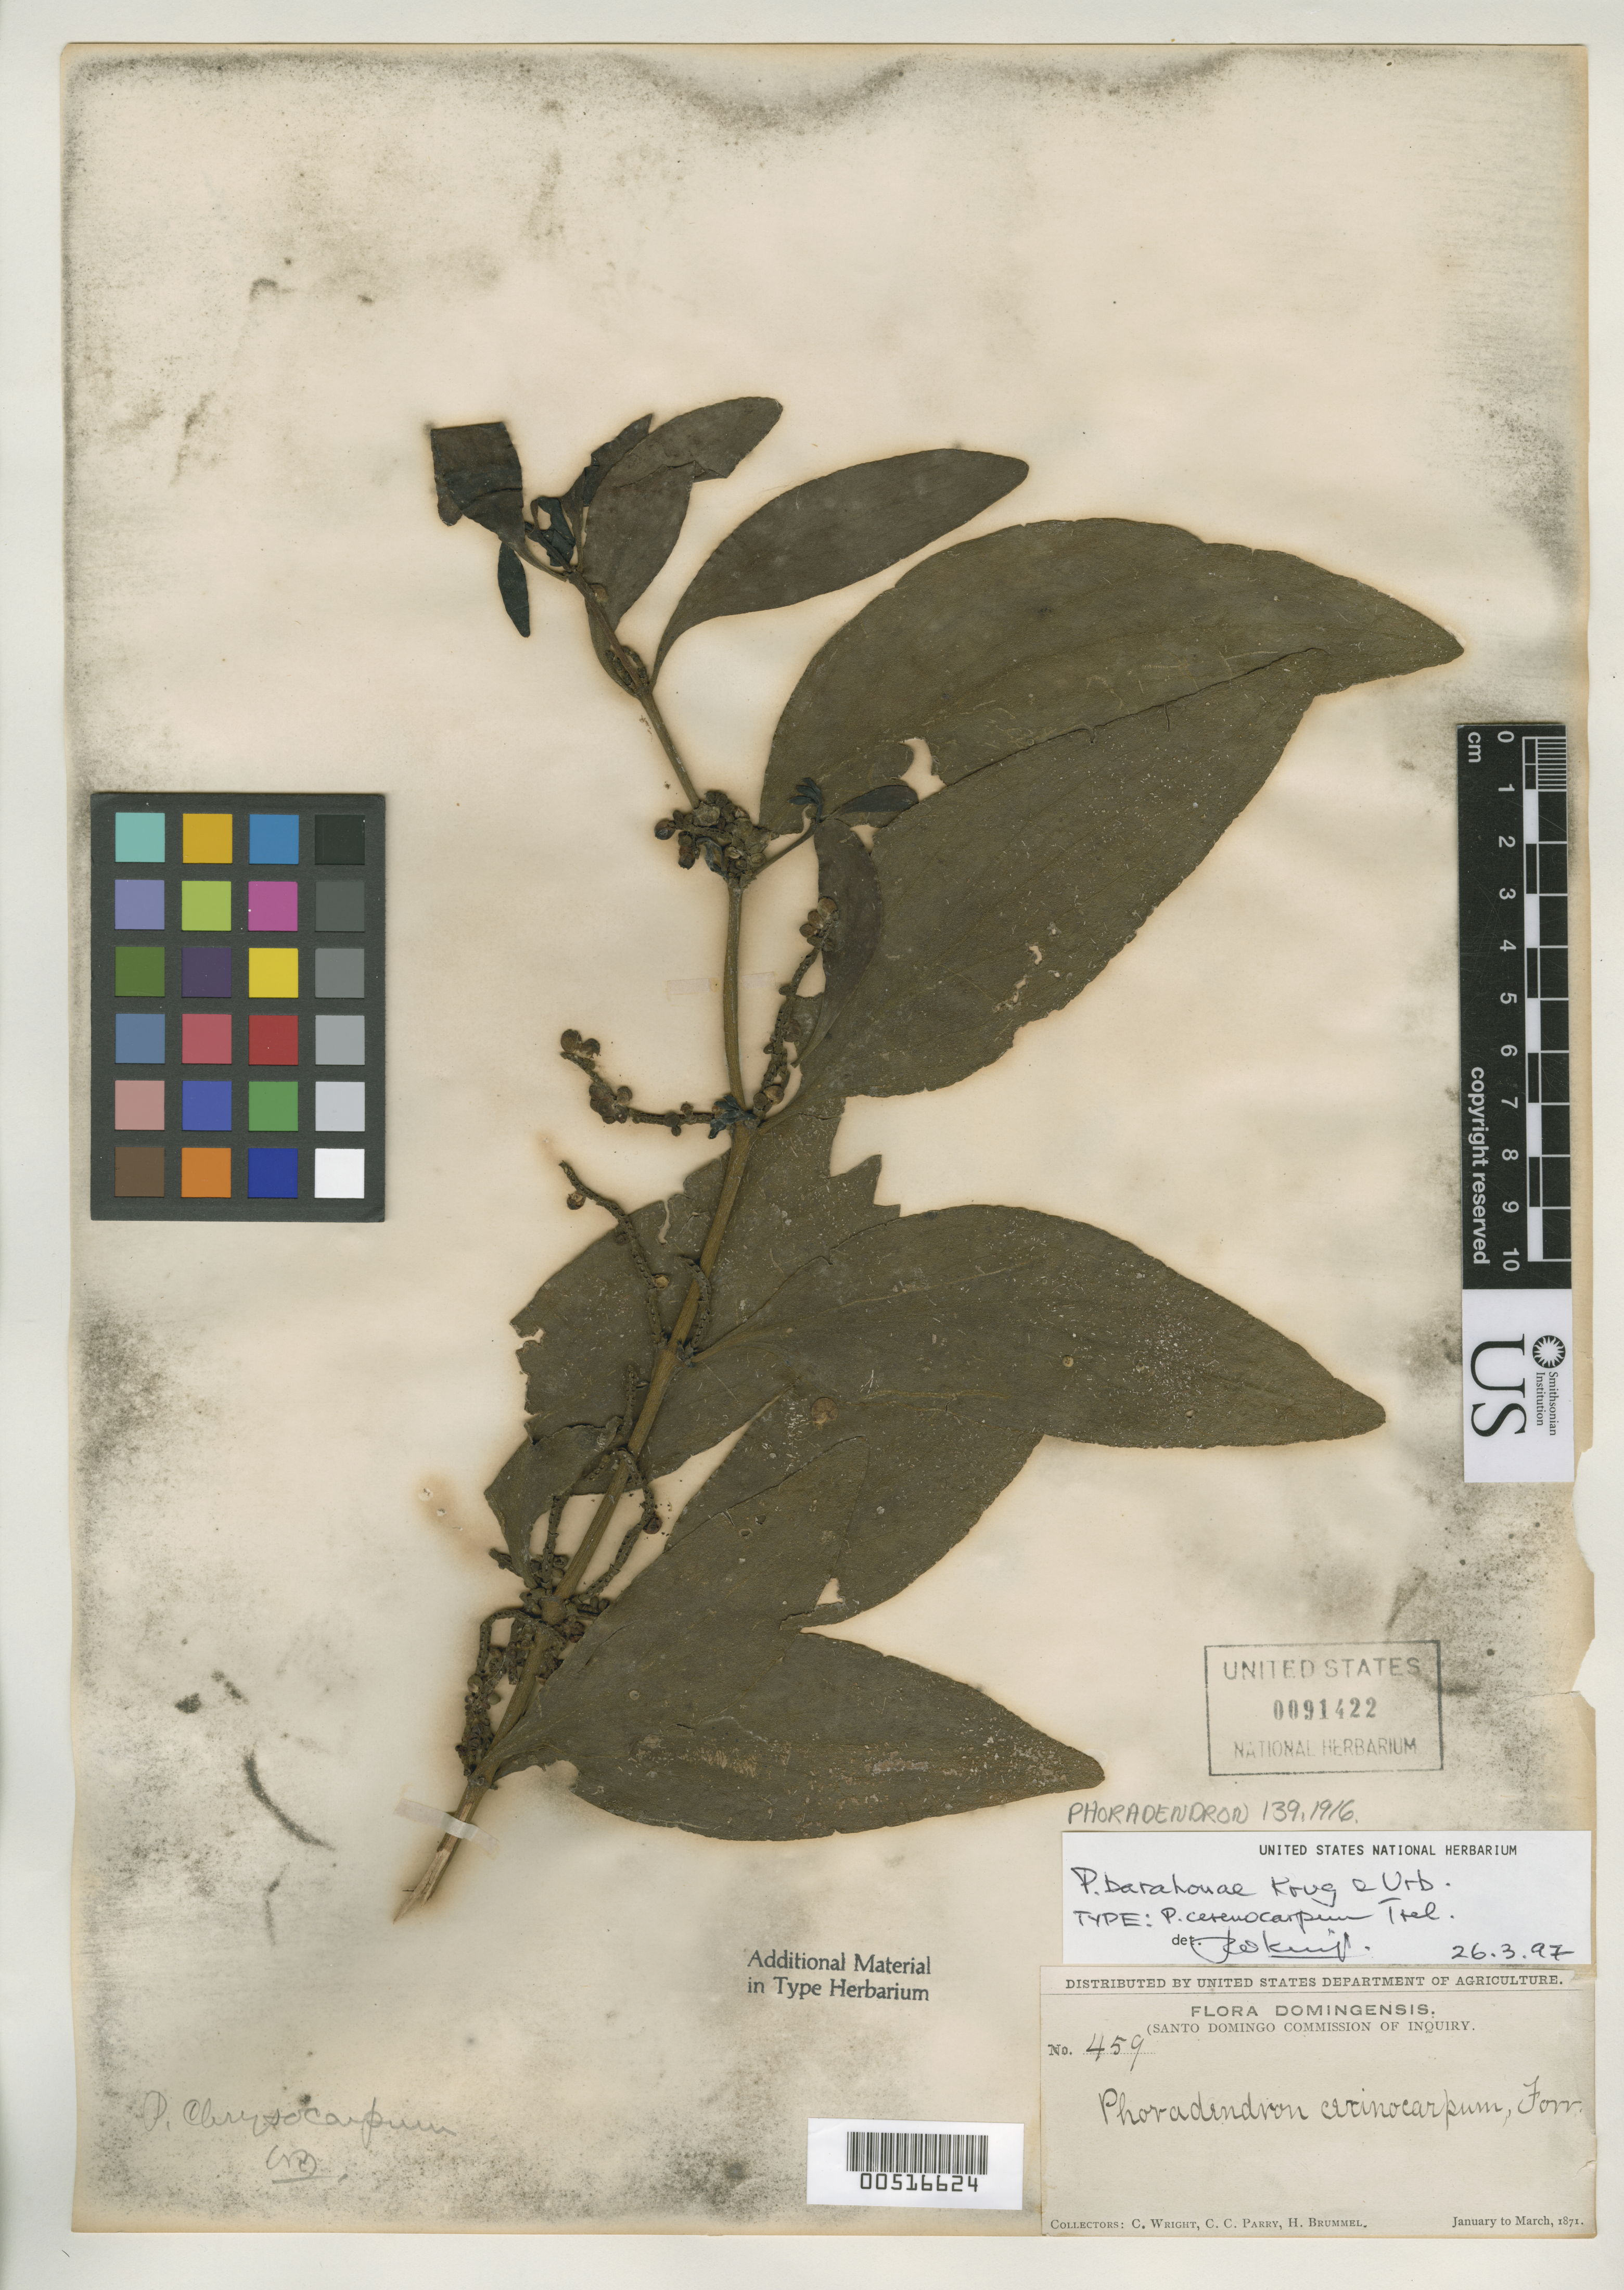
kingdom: Plantae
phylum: Tracheophyta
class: Magnoliopsida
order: Santalales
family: Viscaceae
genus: Phoradendron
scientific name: Phoradendron cerinocarpum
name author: C. Wright ex Trel.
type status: Isotype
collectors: C. Wright, C. C. Parry & H. Brummel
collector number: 459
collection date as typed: Jan 1871 to -- Mar 1871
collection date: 1871-01/1871-03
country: Dominican Republic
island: Hispaniola Island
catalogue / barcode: US 91422